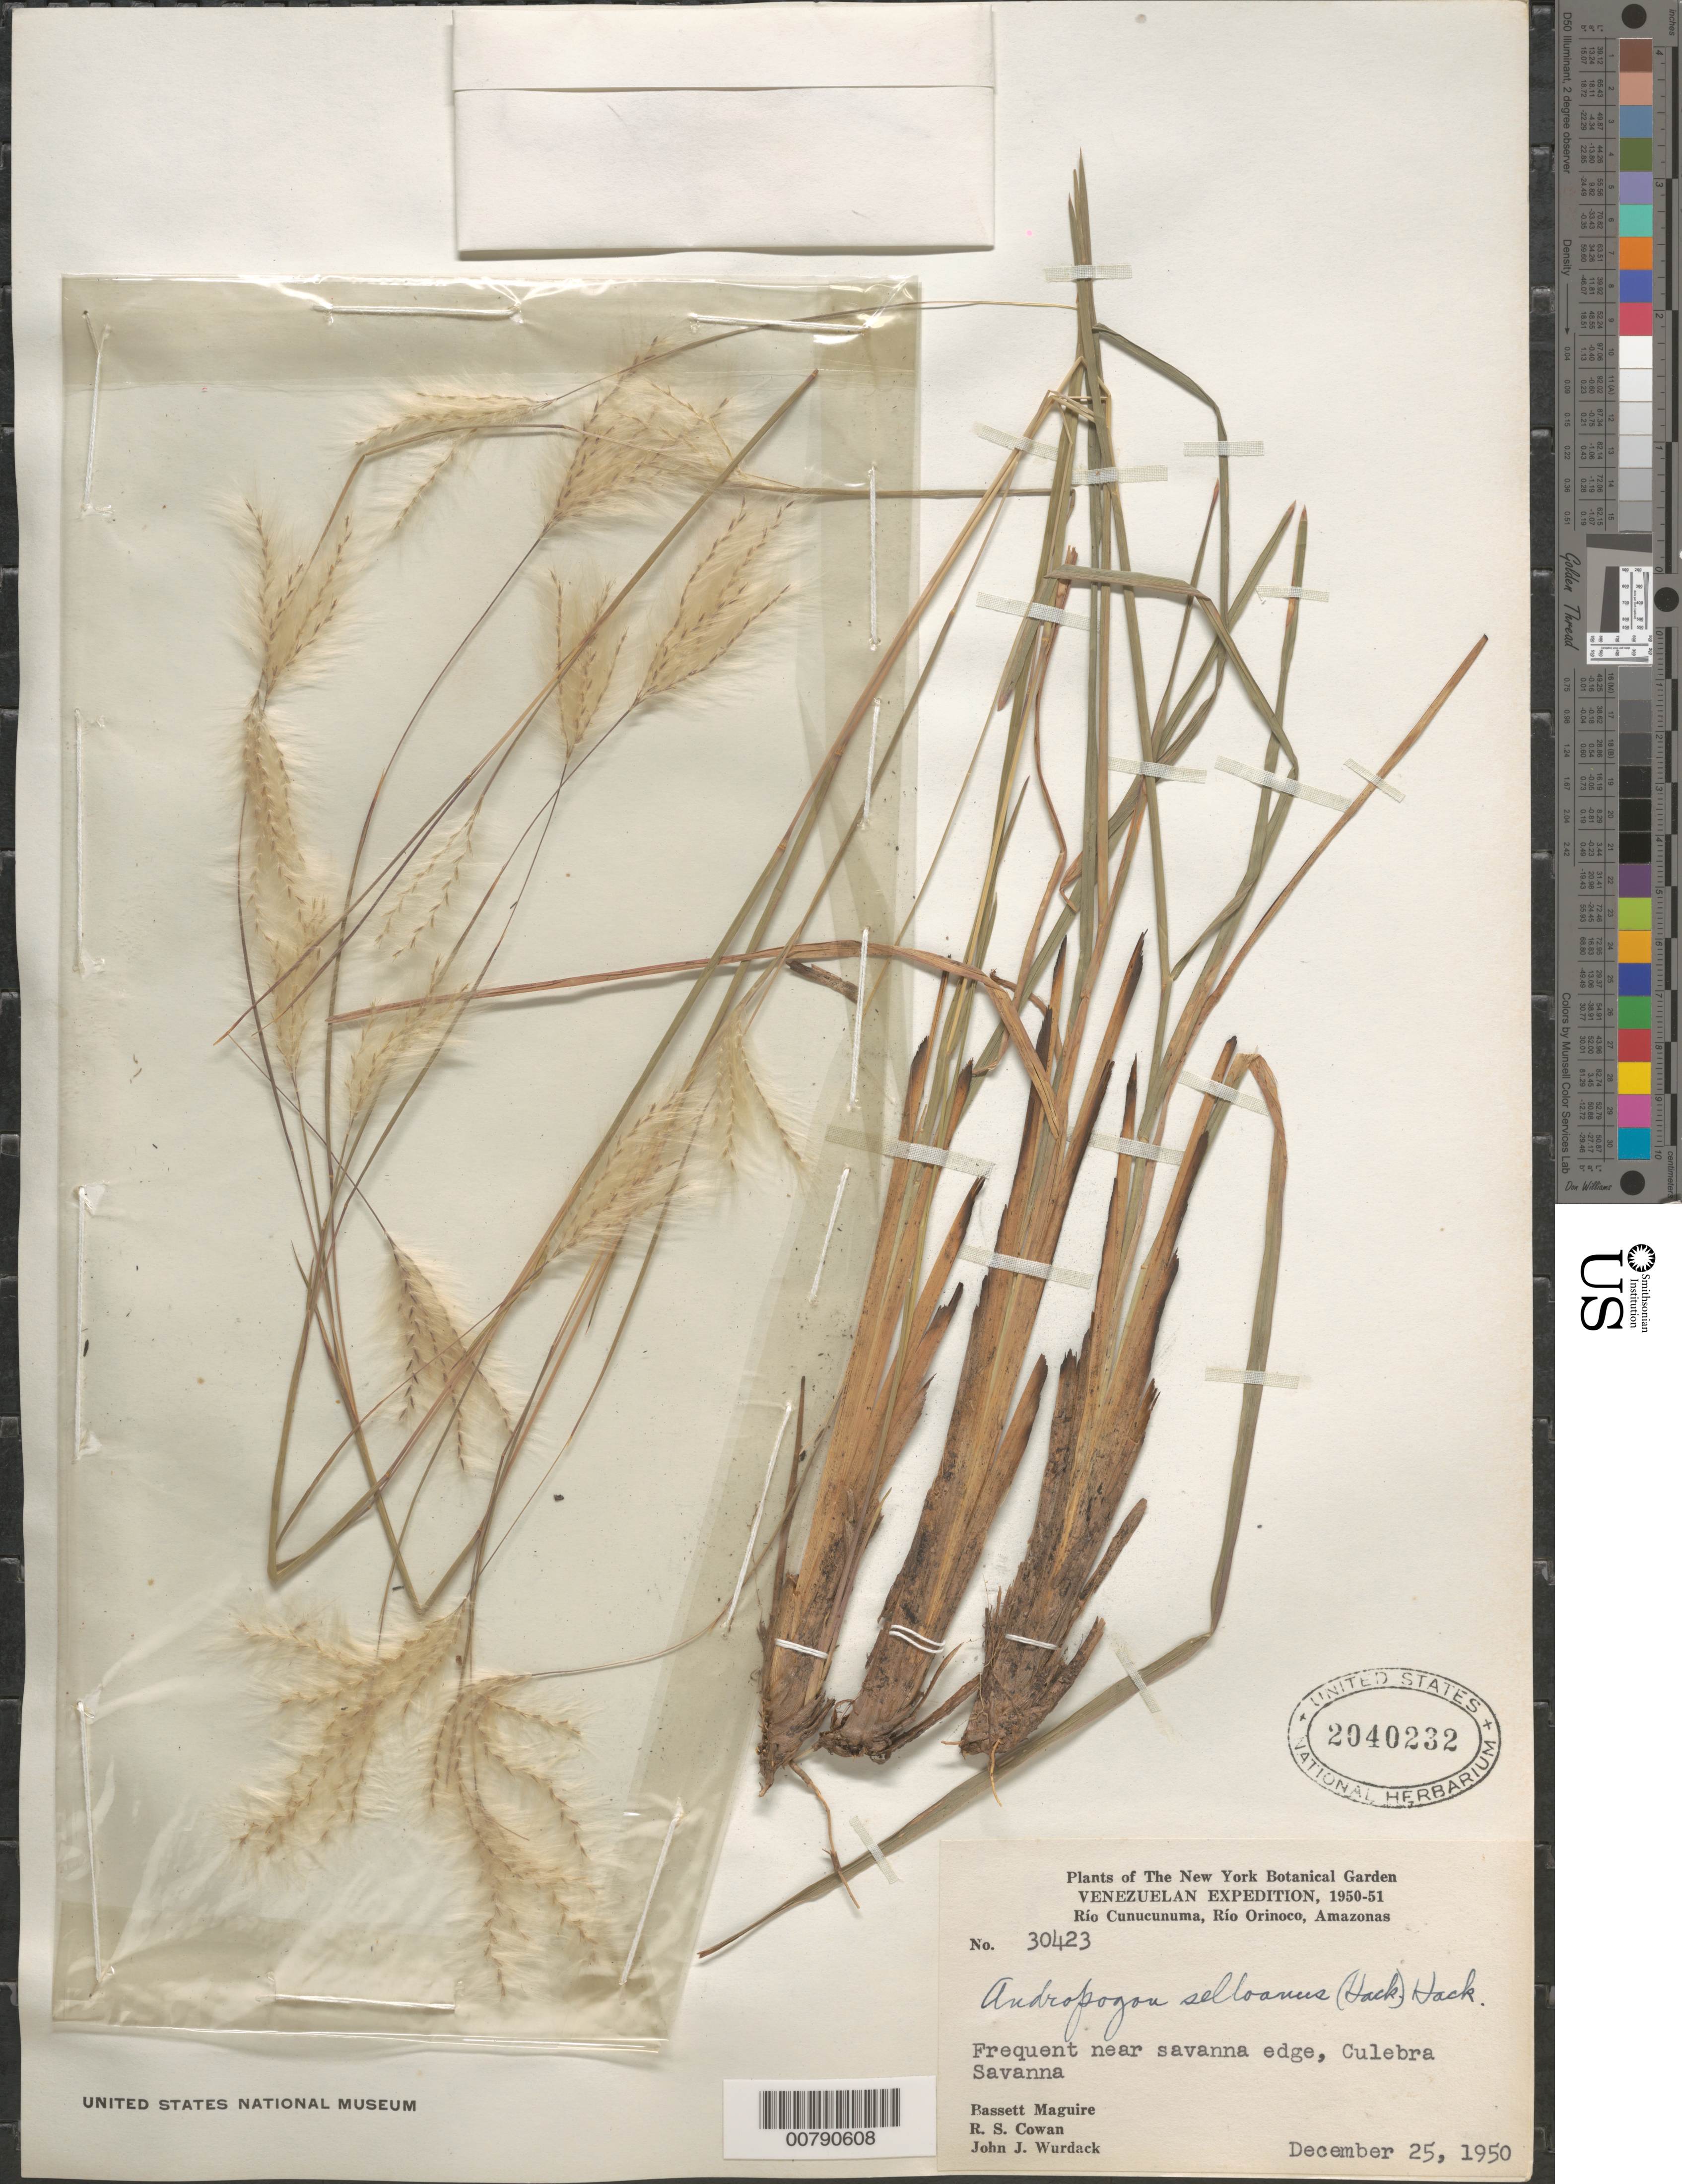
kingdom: Plantae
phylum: Tracheophyta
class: Liliopsida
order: Poales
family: Poaceae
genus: Andropogon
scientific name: Andropogon selloanus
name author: (Hack.) Hack.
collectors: B. Maguire, R. S. Cowan & J. J. Wurdack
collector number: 30423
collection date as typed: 25-Dec-50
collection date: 1950-12-25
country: Venezuela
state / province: Amazonas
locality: Cerro Duida, NW base; Culebra Savanna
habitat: Near savanna edge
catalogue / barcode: US 2040232